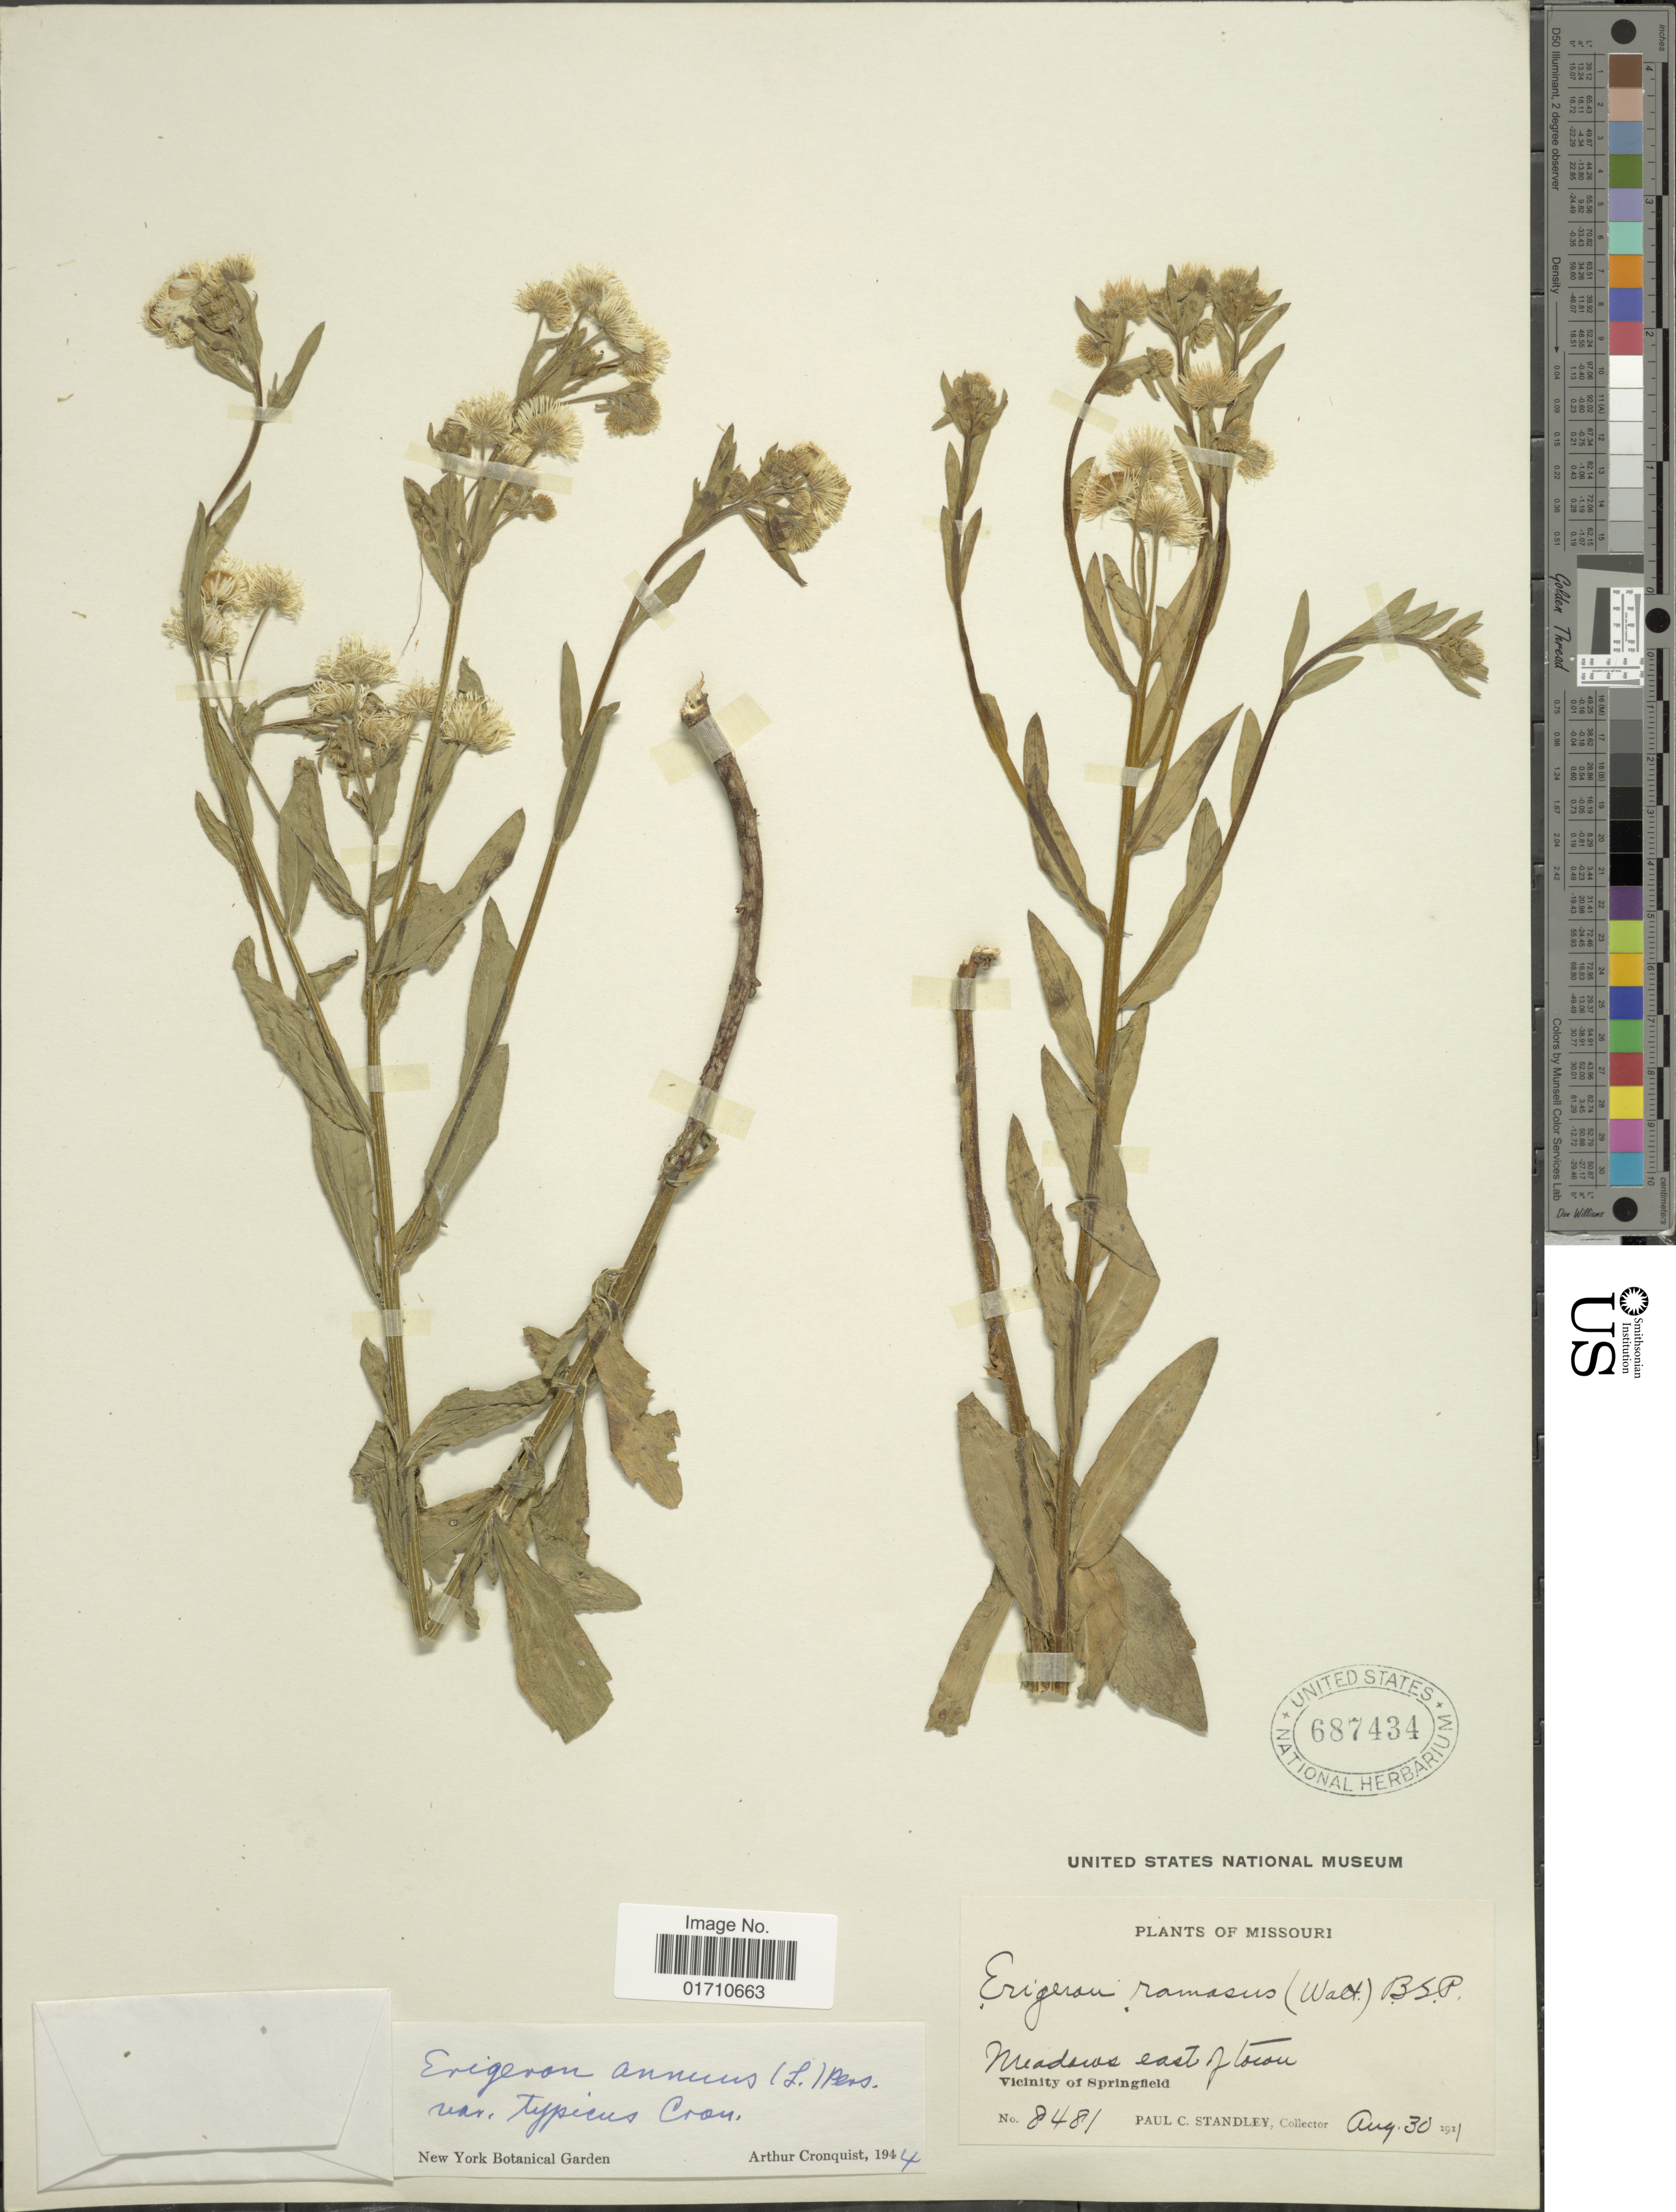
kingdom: Plantae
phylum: Tracheophyta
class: Magnoliopsida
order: Asterales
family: Asteraceae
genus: Erigeron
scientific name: Erigeron annuus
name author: (L.) Pers.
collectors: P. C. Standley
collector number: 8481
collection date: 1911-08-30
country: United States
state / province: Missouri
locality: Meadows east of town, Vicinity of Springfield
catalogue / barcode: US 687434